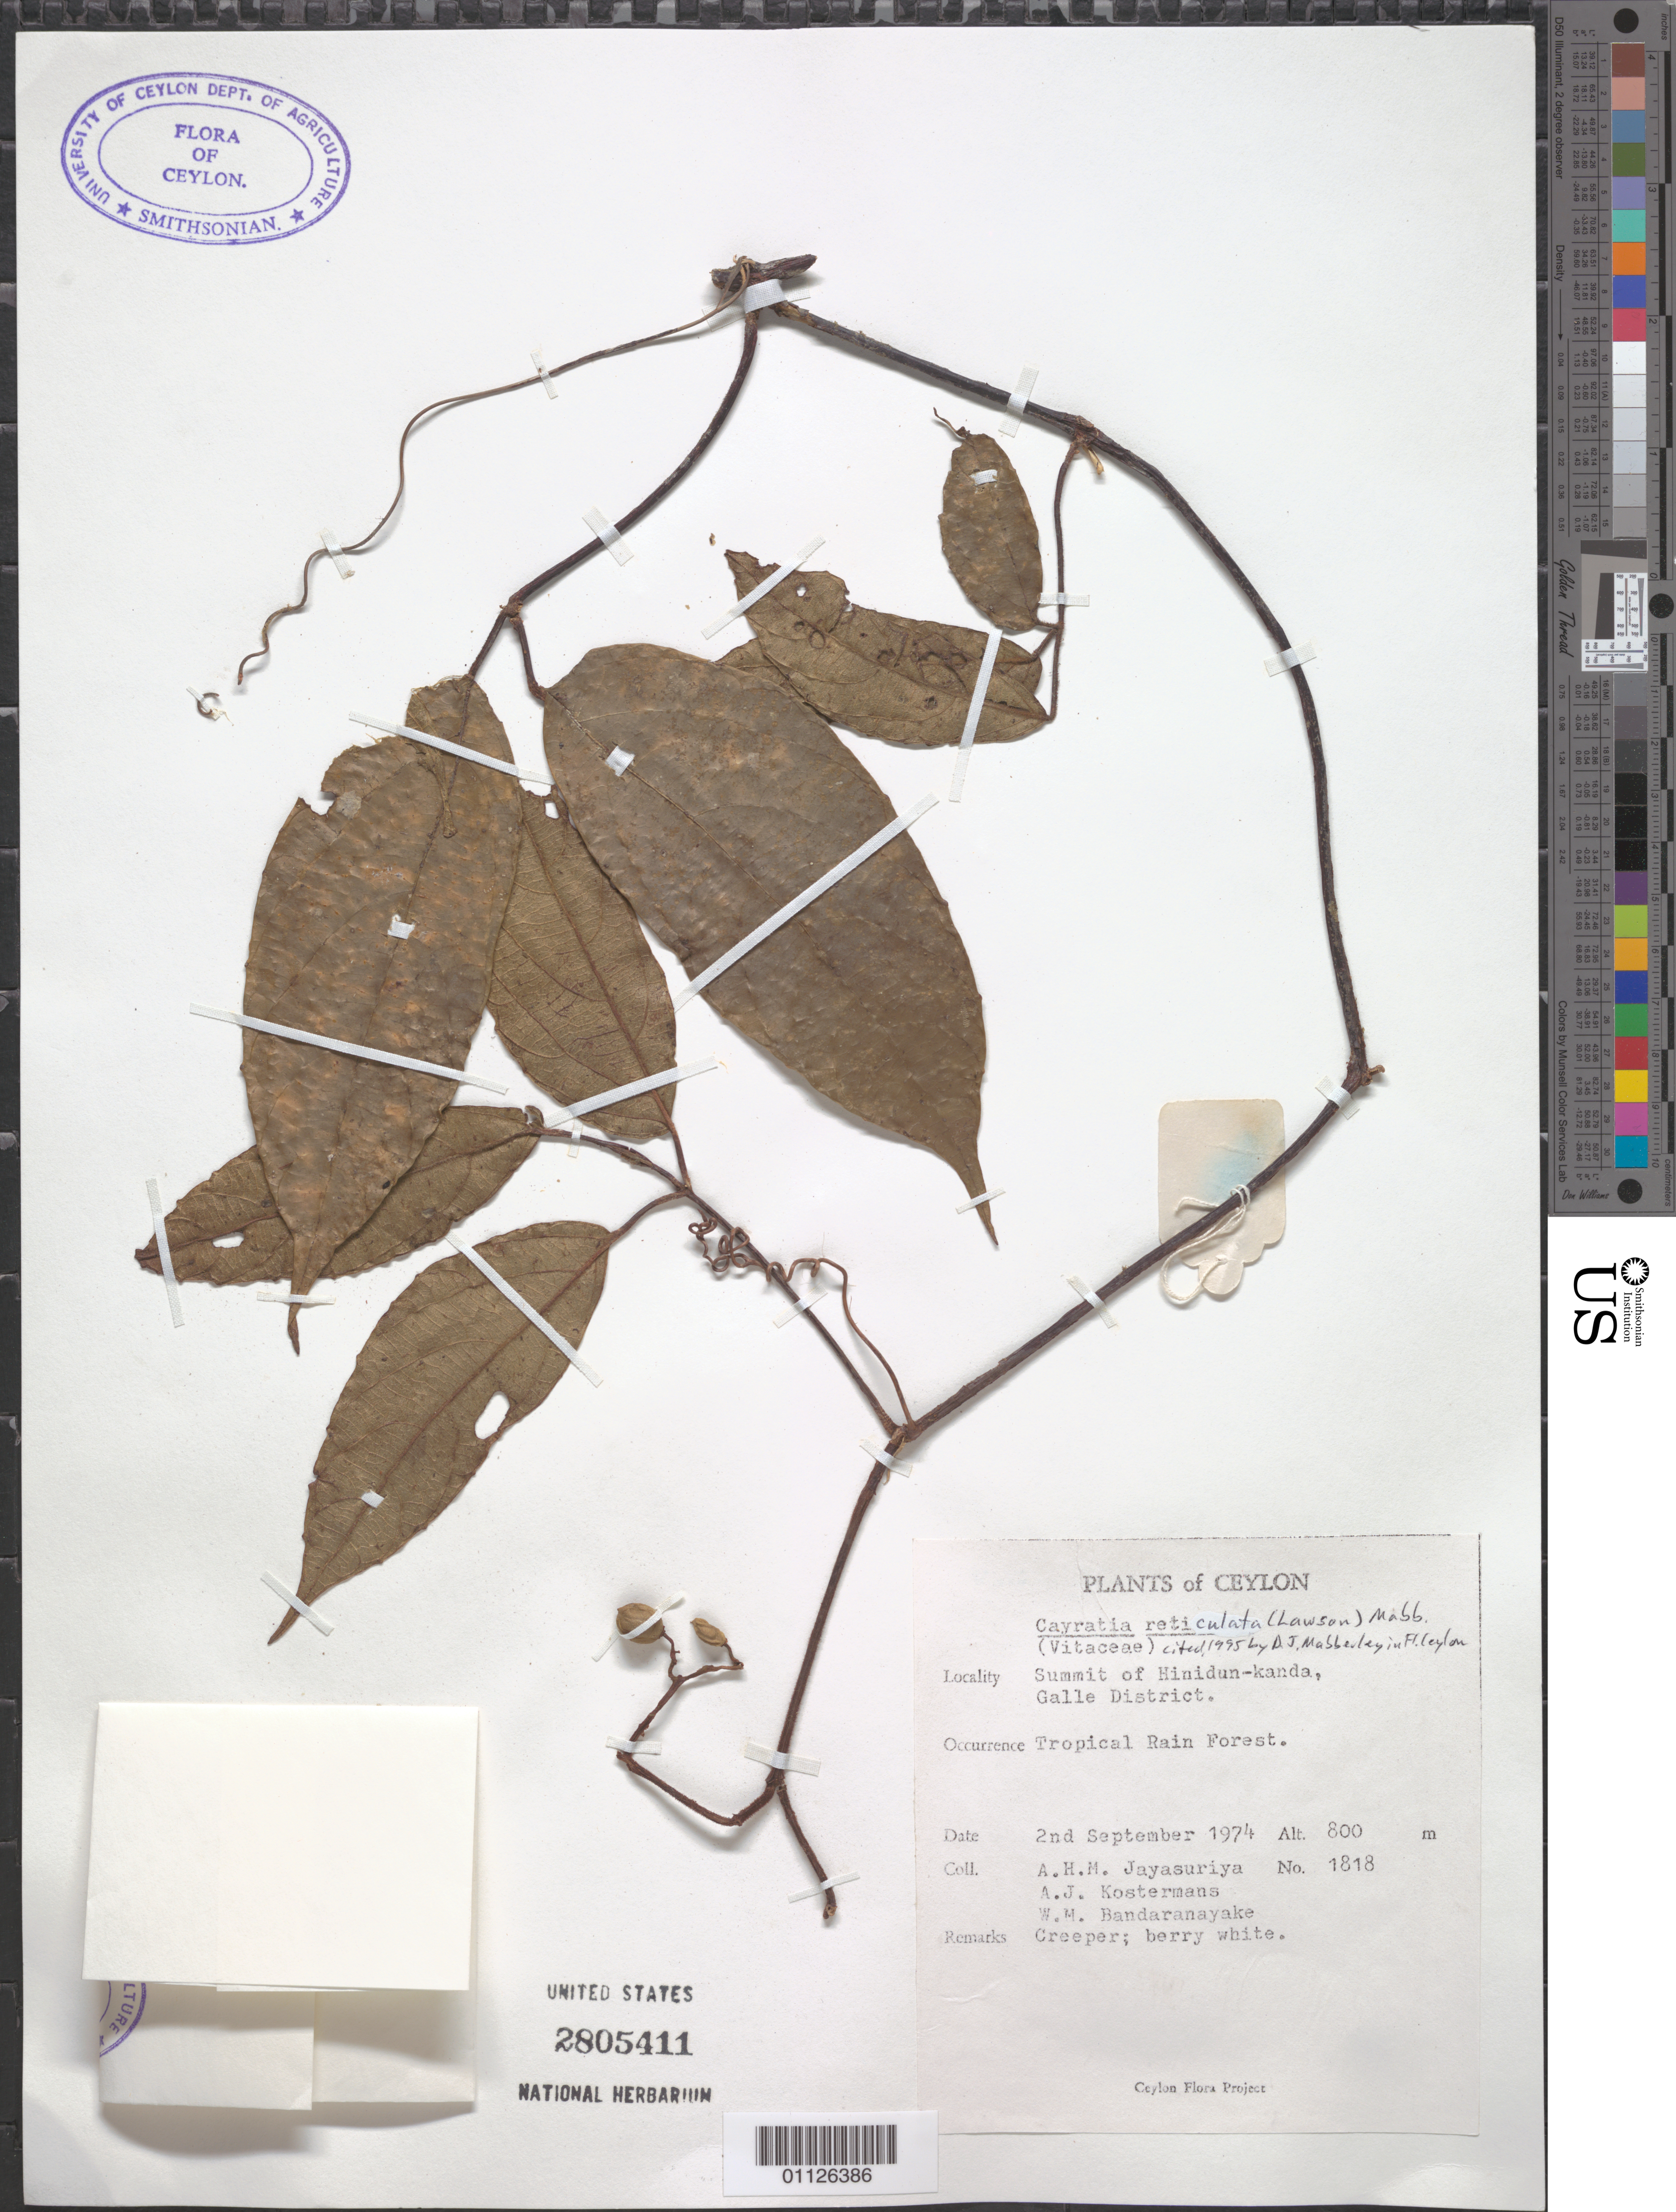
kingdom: Plantae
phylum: Tracheophyta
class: Magnoliopsida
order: Vitales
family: Vitaceae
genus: Cayratia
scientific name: Cayratia reticulata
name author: (M.A. Lawson) Mabb.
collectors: A. H. Jayasuriya, A. J. G. Kostermans & W. Bandaranayake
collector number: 1818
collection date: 1974-09-02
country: Sri Lanka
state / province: Southern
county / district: Galle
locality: Summit of Hinidun-kanda.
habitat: Tropical rain forest. Creeper.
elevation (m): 800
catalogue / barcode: US 2805411